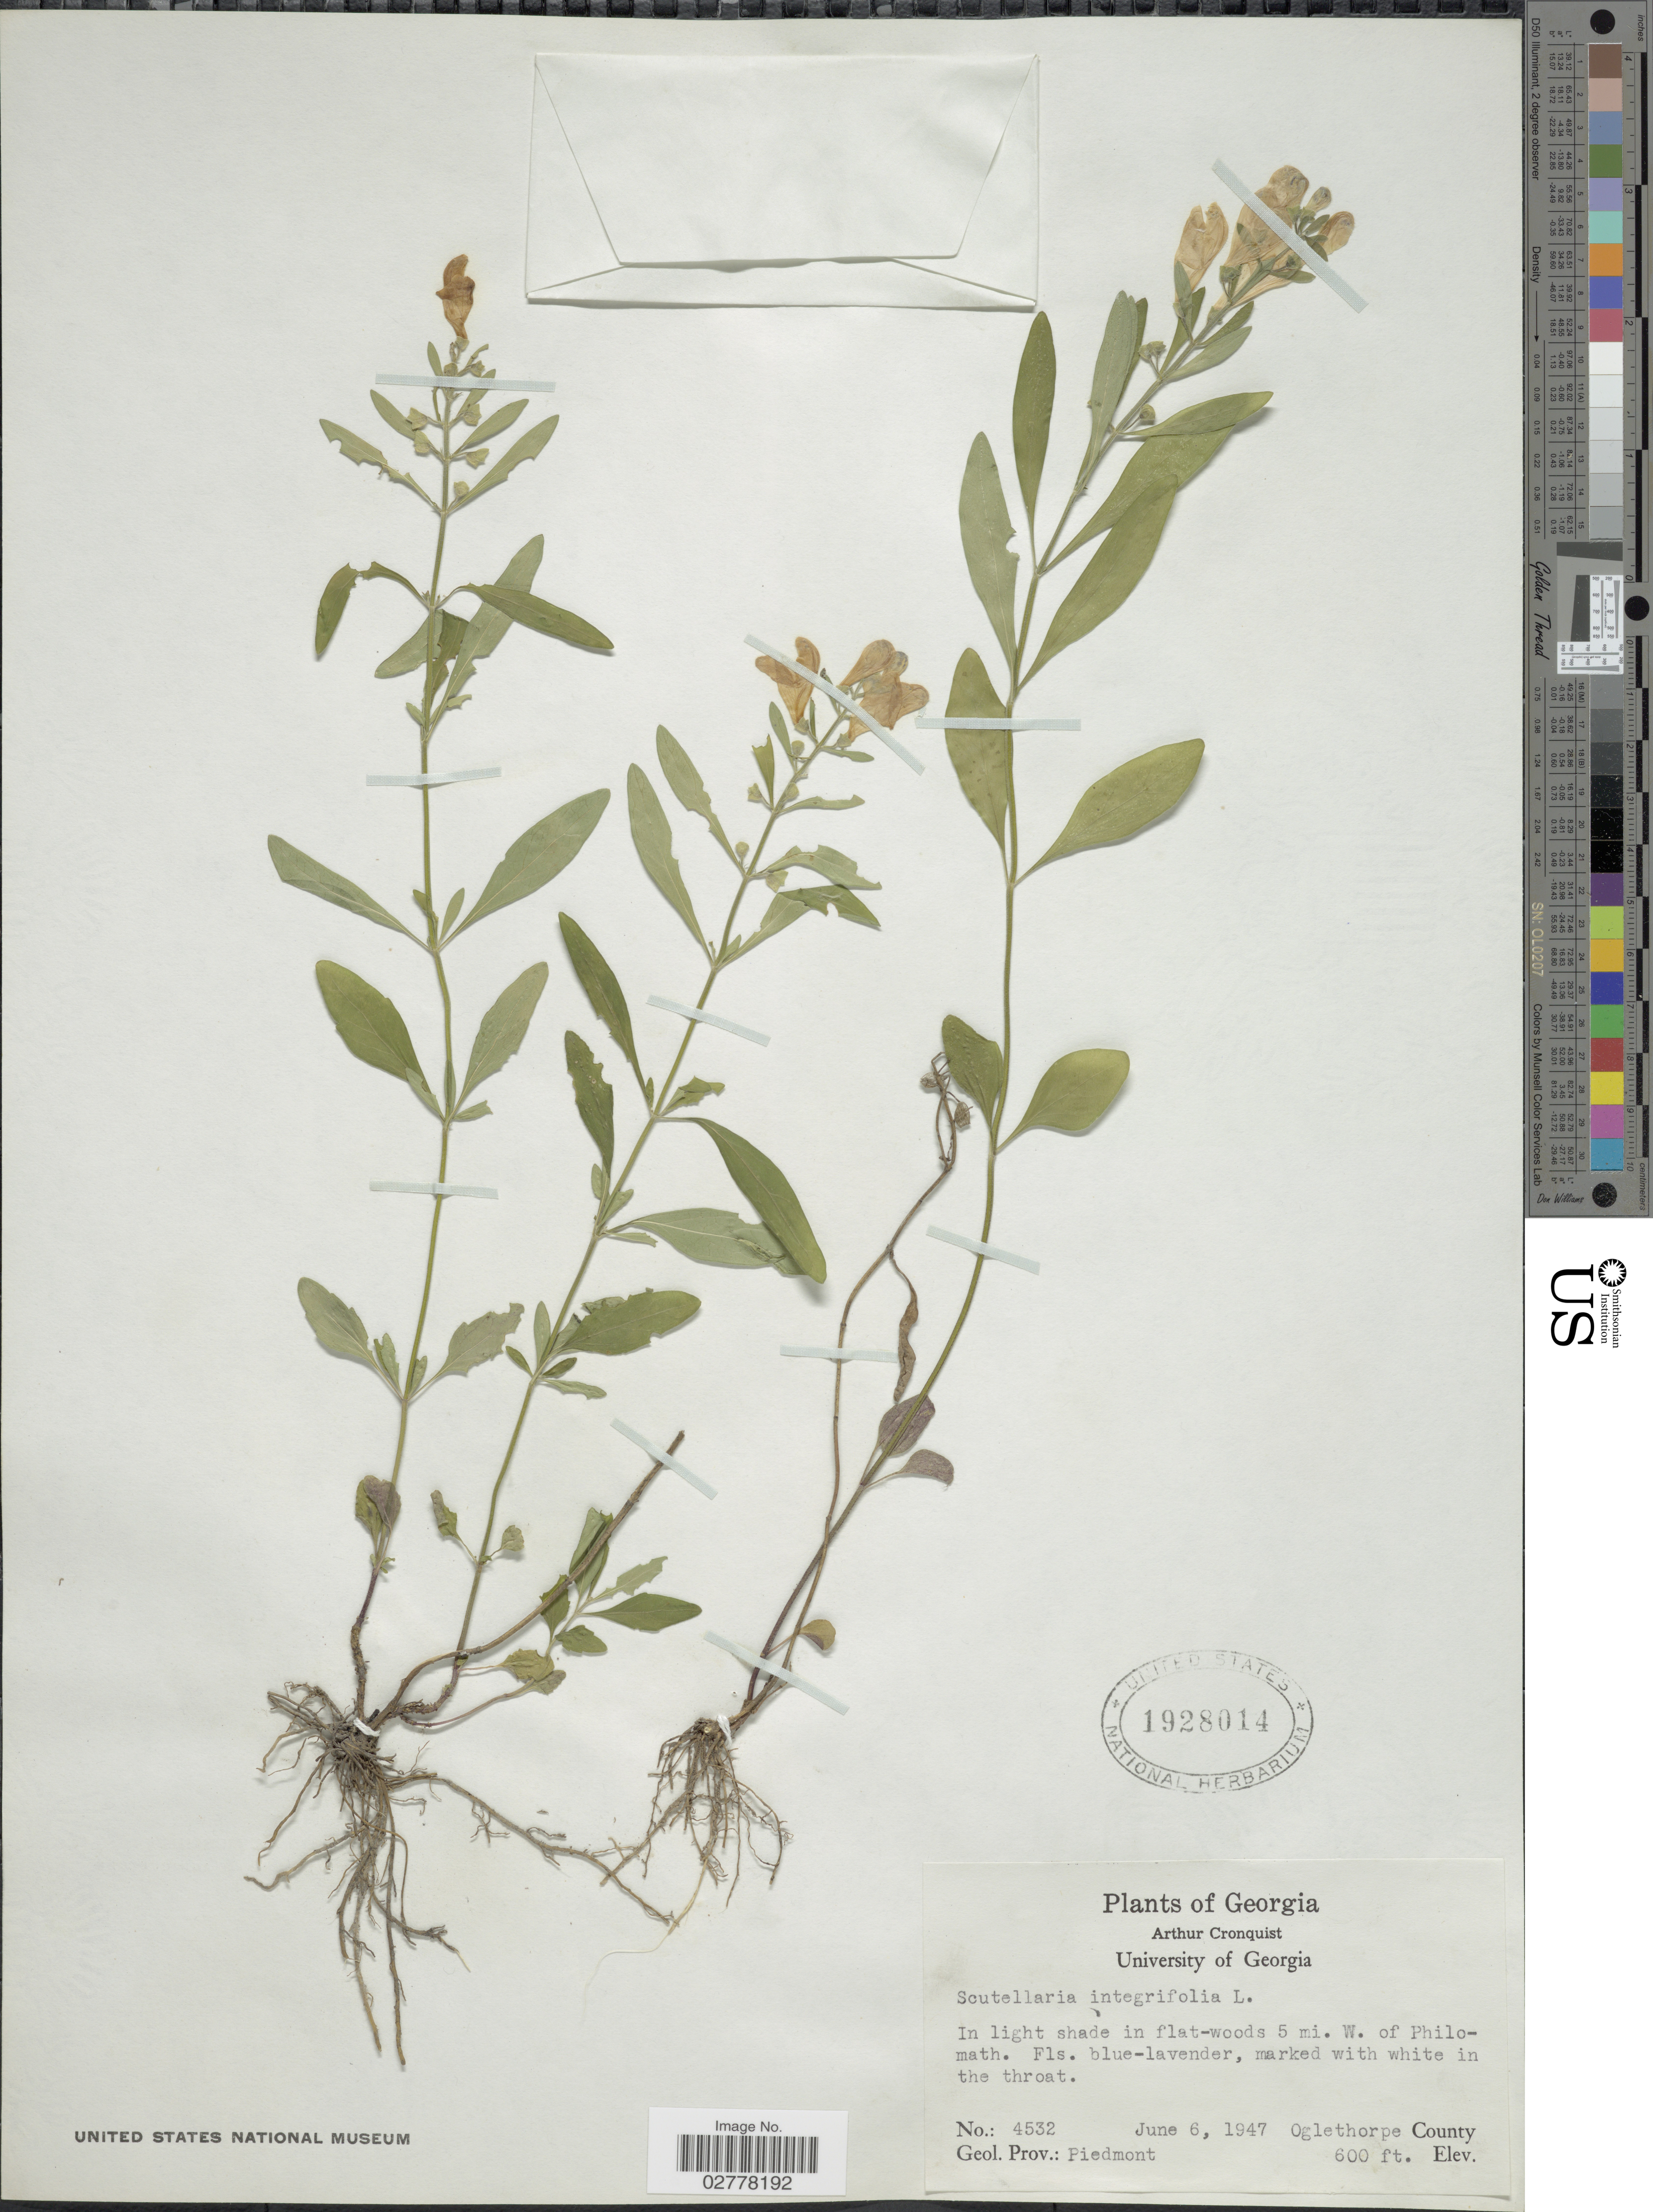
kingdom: Plantae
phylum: Tracheophyta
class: Magnoliopsida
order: Lamiales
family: Lamiaceae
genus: Scutellaria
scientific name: Scutellaria integrifolia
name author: L.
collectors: A. J. Cronquist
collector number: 4532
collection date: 1947-06-06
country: United States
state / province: Georgia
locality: In light shade in flat-woods 5 mi. w. of Philomath. Oglethorpe County. Geol. Prov. Piedmont.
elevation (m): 183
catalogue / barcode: US 1928014